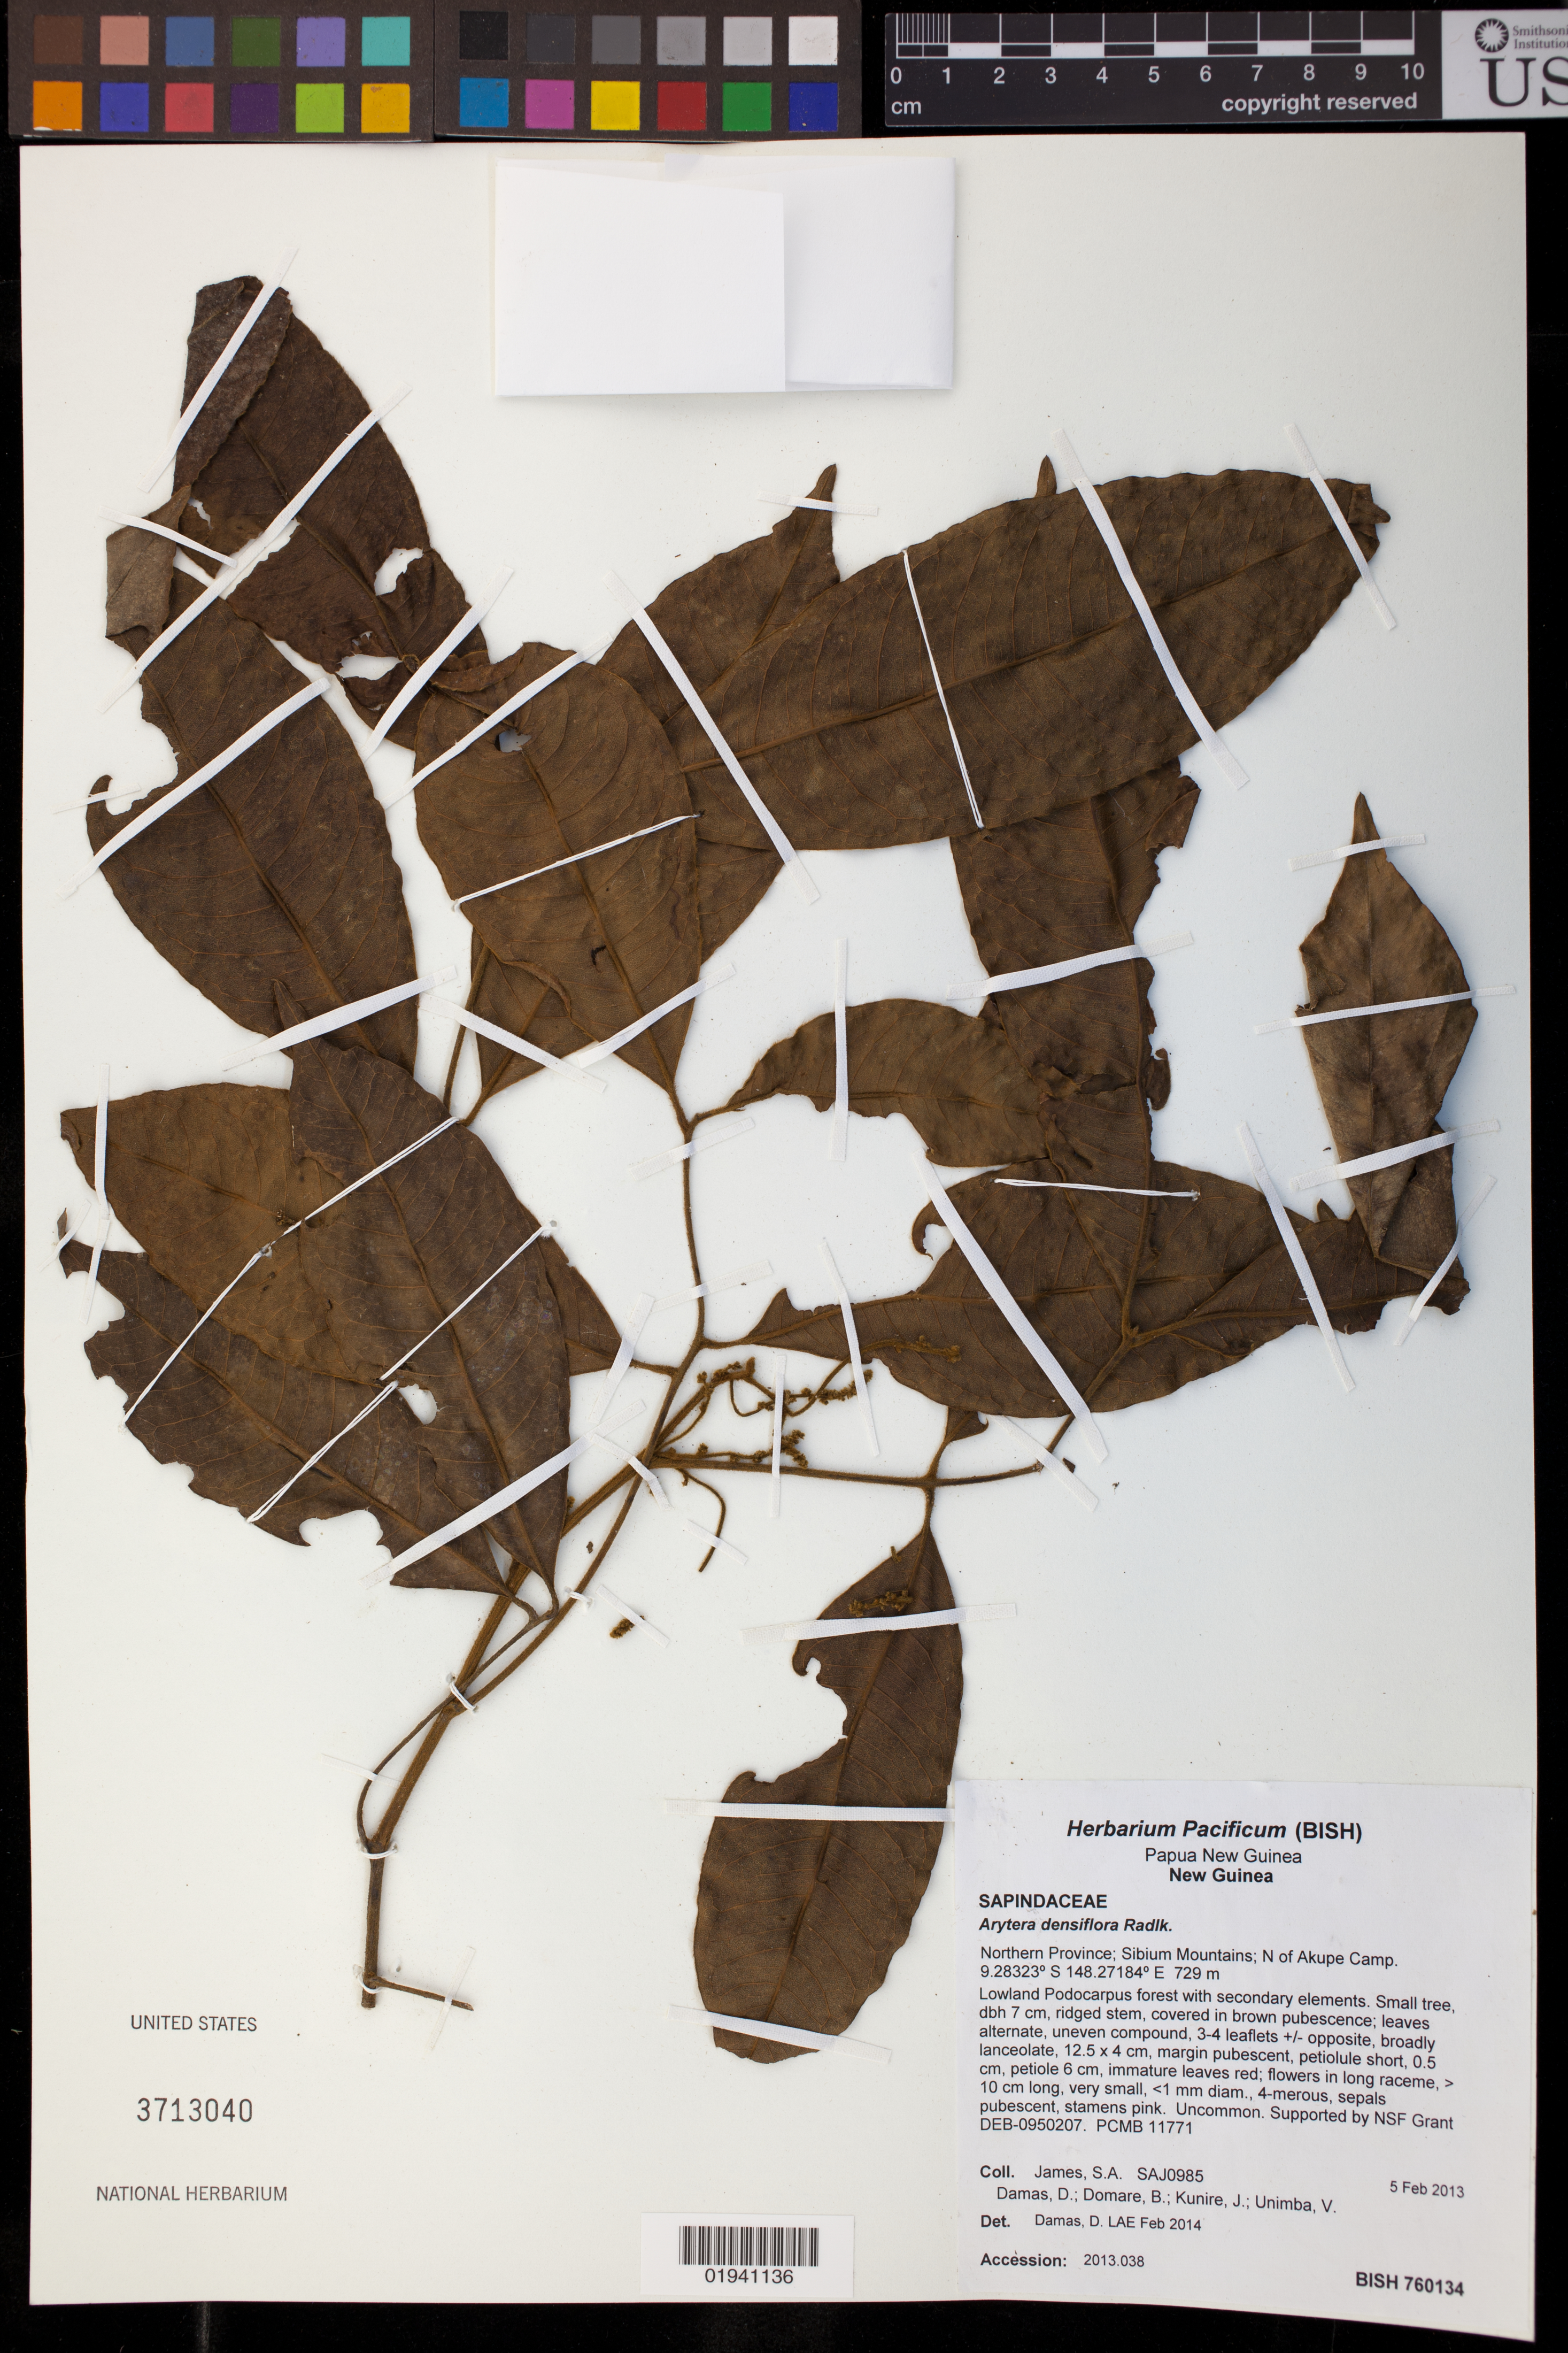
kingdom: Plantae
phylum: Tracheophyta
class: Magnoliopsida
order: Sapindales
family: Sapindaceae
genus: Arytera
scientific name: Arytera densiflora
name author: Radlk.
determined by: Damas, D.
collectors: S. James, D. Damas, B. Domare, J. Kunire & V. Unimba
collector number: SAJ0985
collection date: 2013-02-05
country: Papua New Guinea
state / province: Northern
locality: New Guinea, Sibium Mountains; N of Akupe Camp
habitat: Lowland Podocarpus forest with secondary elements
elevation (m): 729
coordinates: S, E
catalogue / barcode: US 3713040